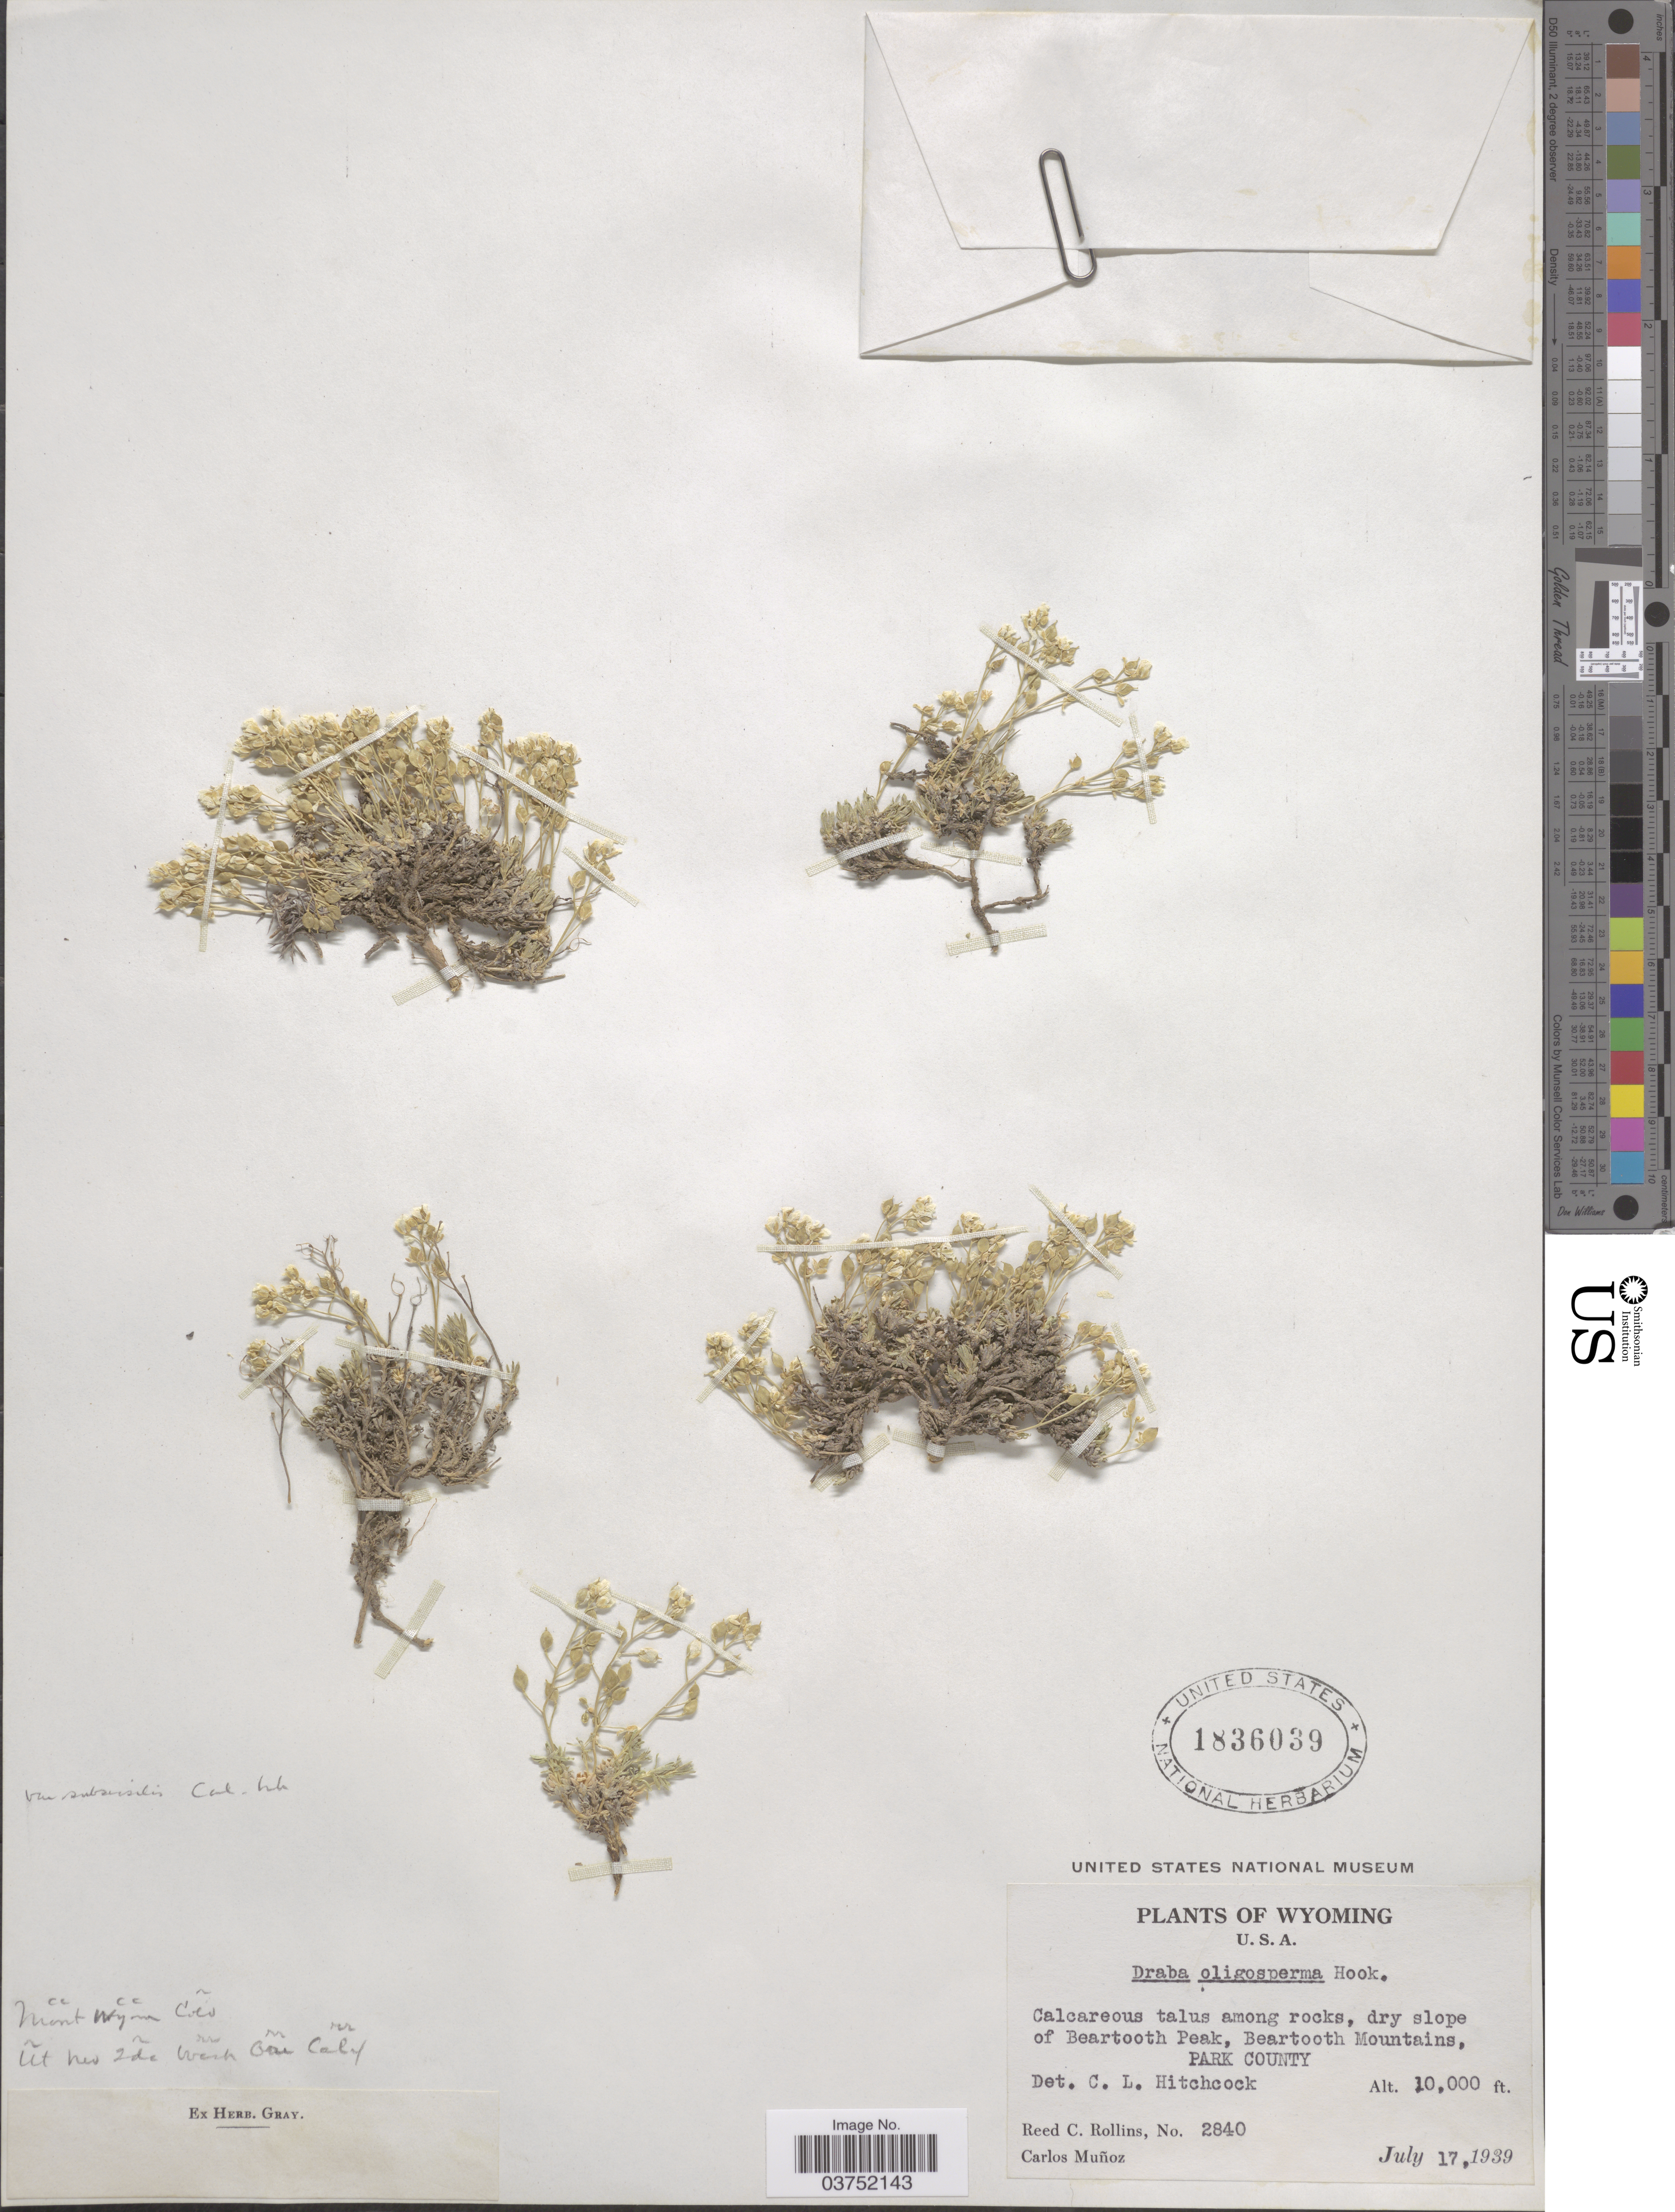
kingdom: Plantae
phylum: Tracheophyta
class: Magnoliopsida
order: Brassicales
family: Brassicaceae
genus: Draba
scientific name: Draba oligosperma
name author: Hook.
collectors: R. C. Rollins & C. Muñoz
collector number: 2840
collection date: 1939-07-17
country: United States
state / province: Wyoming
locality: Dry slope of Beartooth Peak, Beartooth Mountains, Park County.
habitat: calcerous talus among rocks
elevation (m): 3048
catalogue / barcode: US 1836039